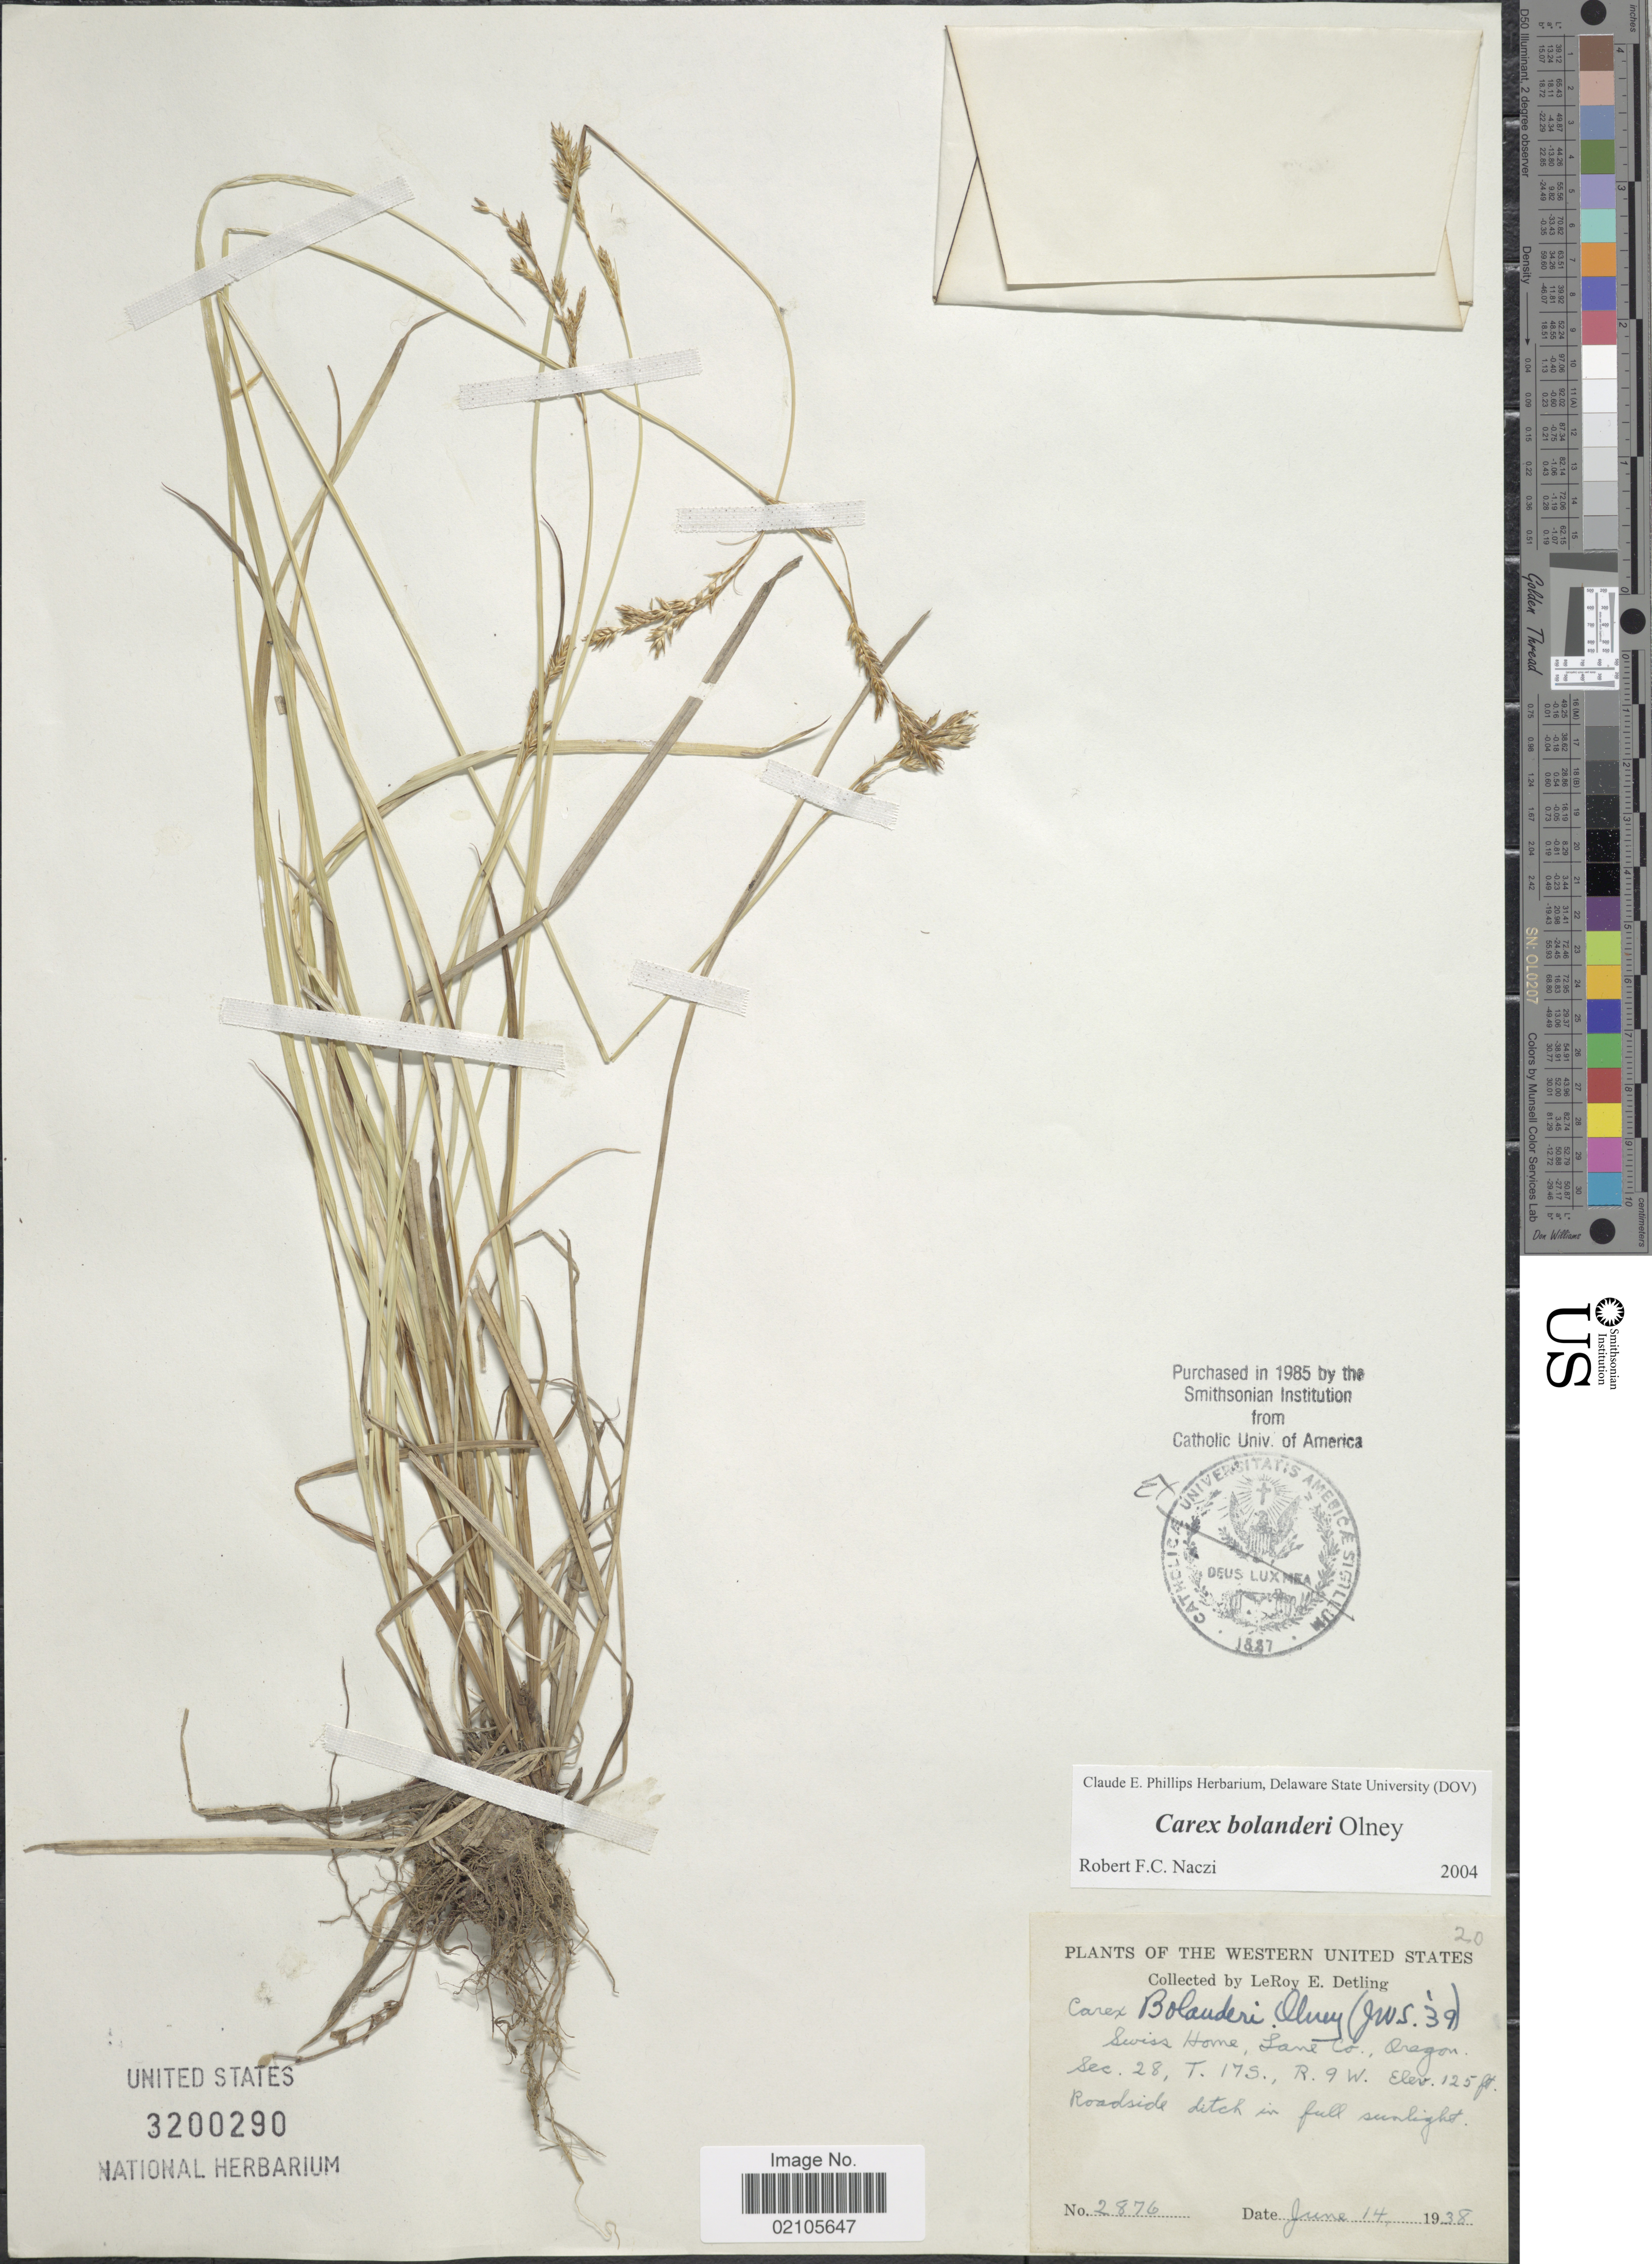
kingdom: Plantae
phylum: Tracheophyta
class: Liliopsida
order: Poales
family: Cyperaceae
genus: Carex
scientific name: Carex bolanderi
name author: Olney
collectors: L. E. Detling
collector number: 2876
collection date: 1938-06-14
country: United States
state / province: Oregon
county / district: Lane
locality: The Western United States, Swiss Home, Lane Co., Oregon, Sec. 28, T 17 S., R. 9 W.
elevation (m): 38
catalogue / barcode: US 3200290